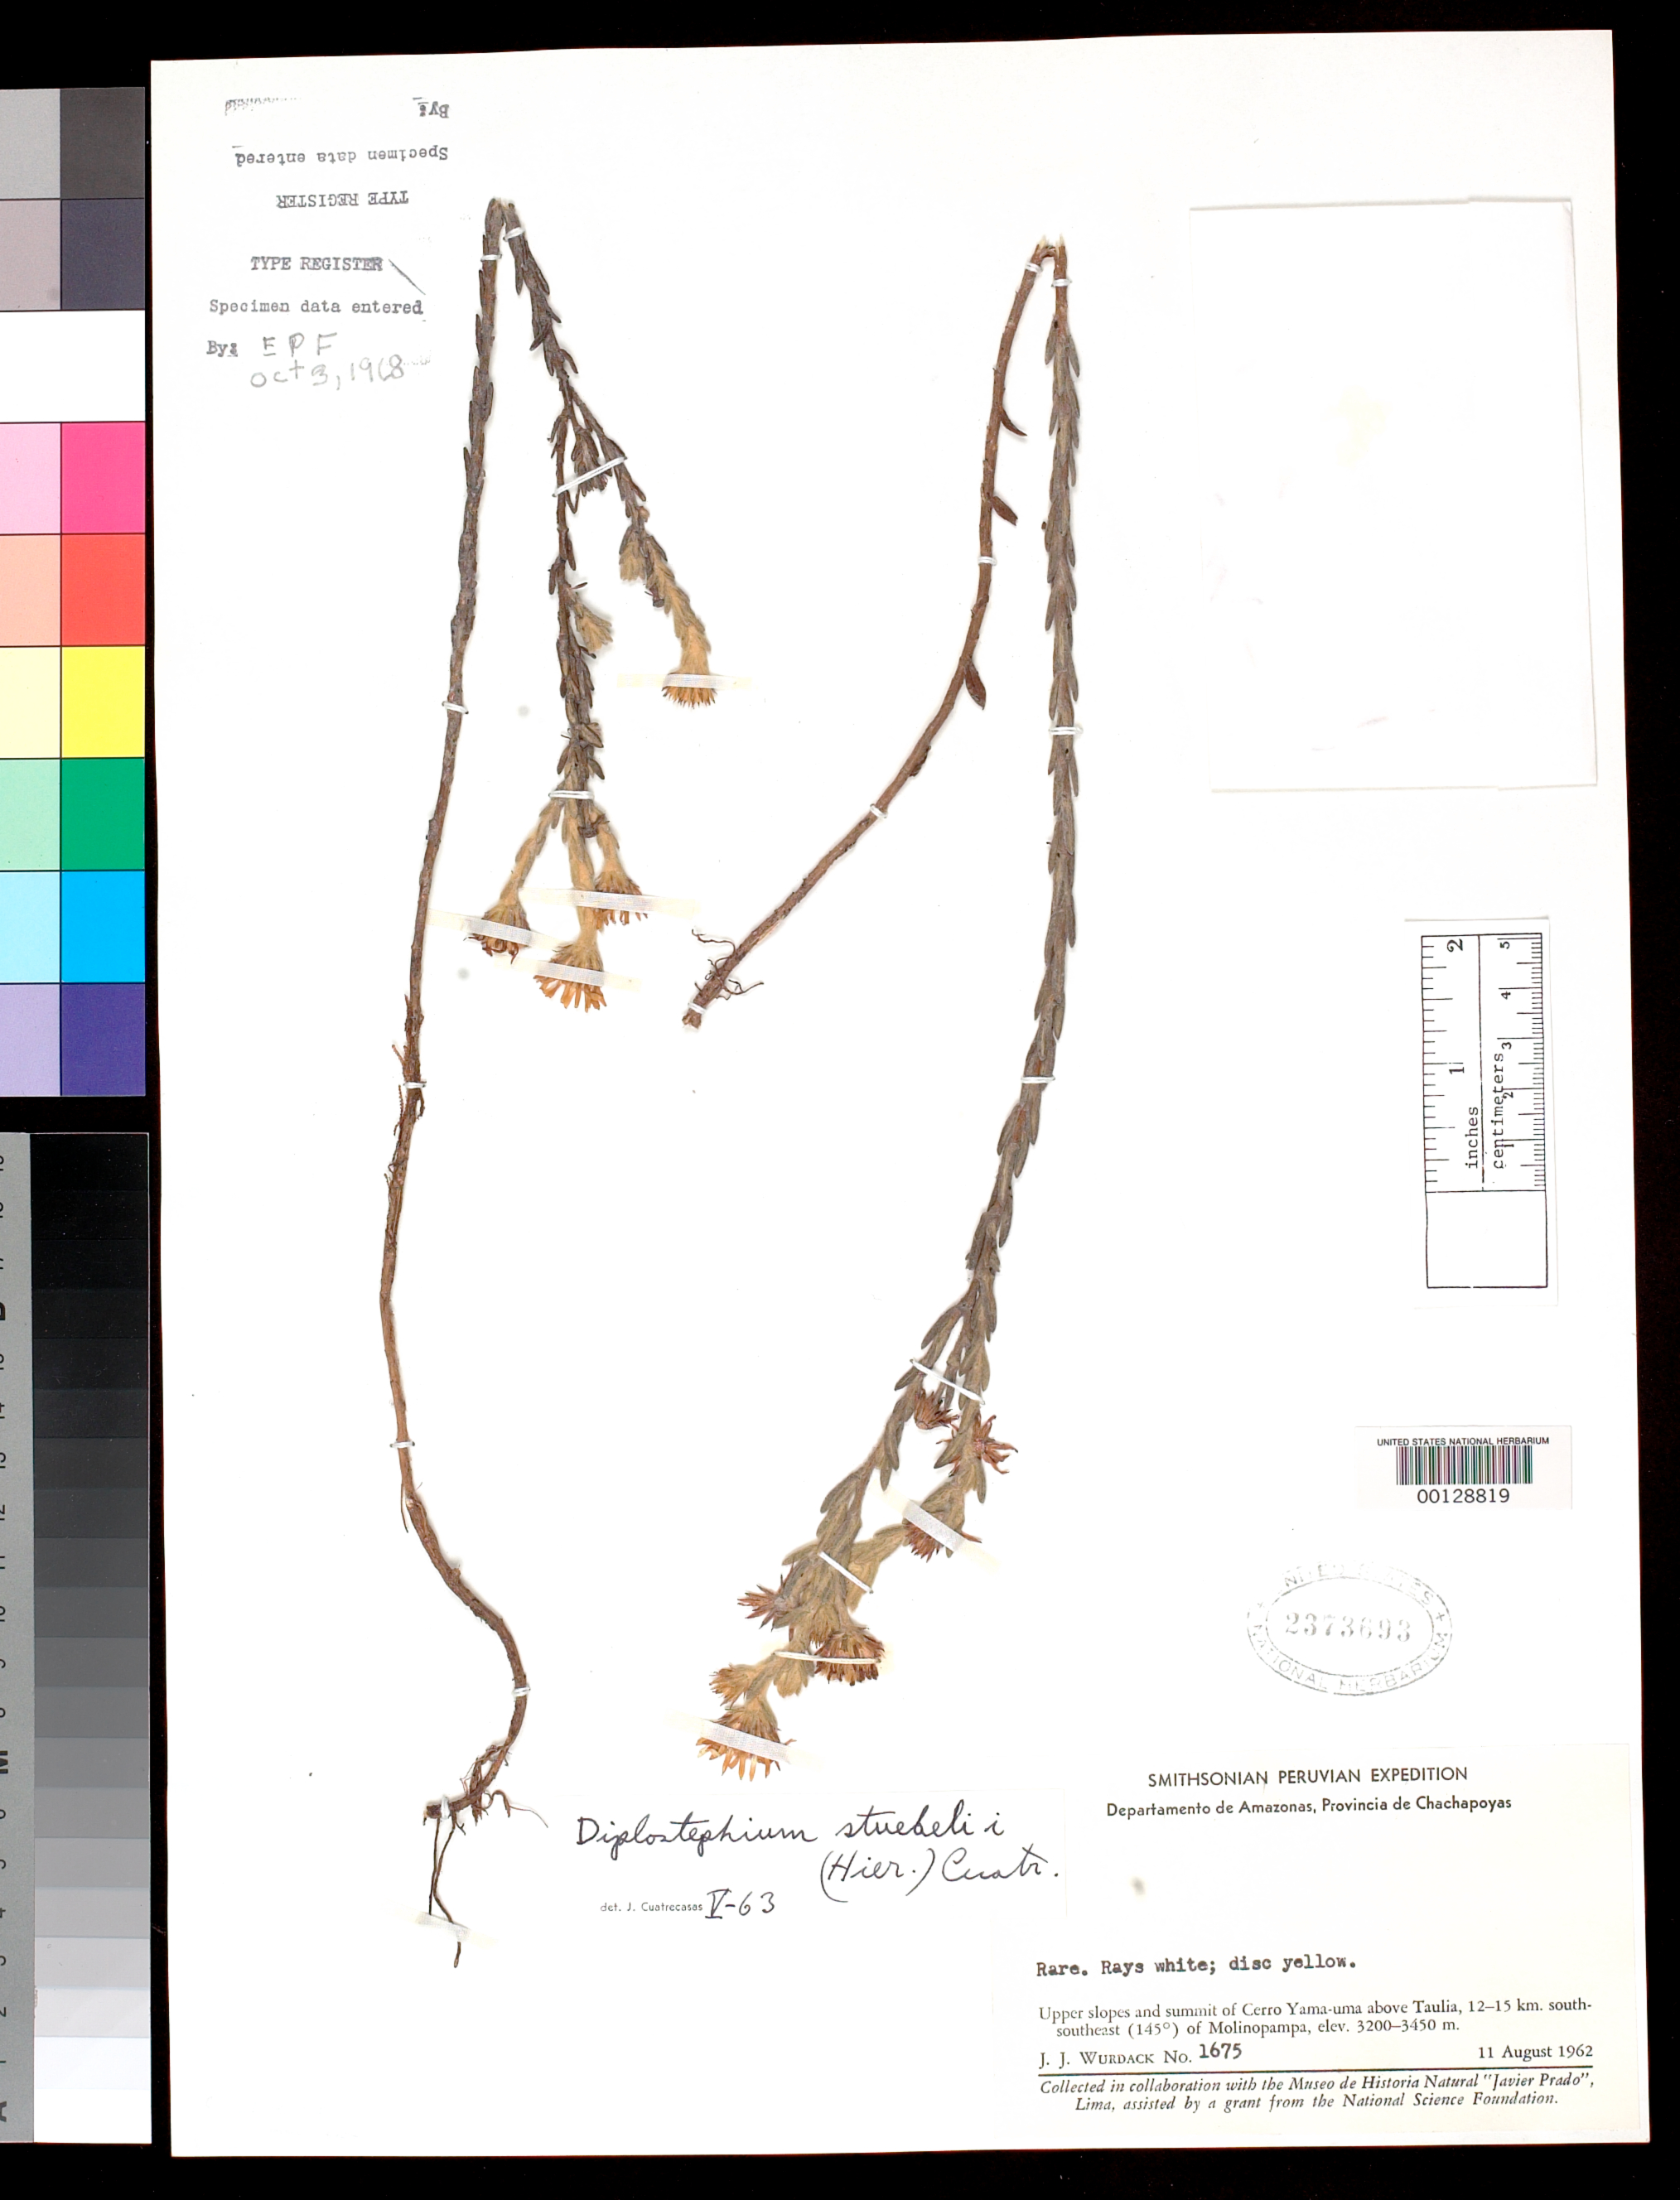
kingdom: Plantae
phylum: Tracheophyta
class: Magnoliopsida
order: Asterales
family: Asteraceae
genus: Aster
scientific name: Aster stuebelii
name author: Hieron.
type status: Neotype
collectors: J. J. Wurdack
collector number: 1675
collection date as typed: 11 Aug 1962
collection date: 1962-08-11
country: Peru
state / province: Amazonas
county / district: Chachapoyas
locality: Cerro Yama-Uma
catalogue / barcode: US 2373693